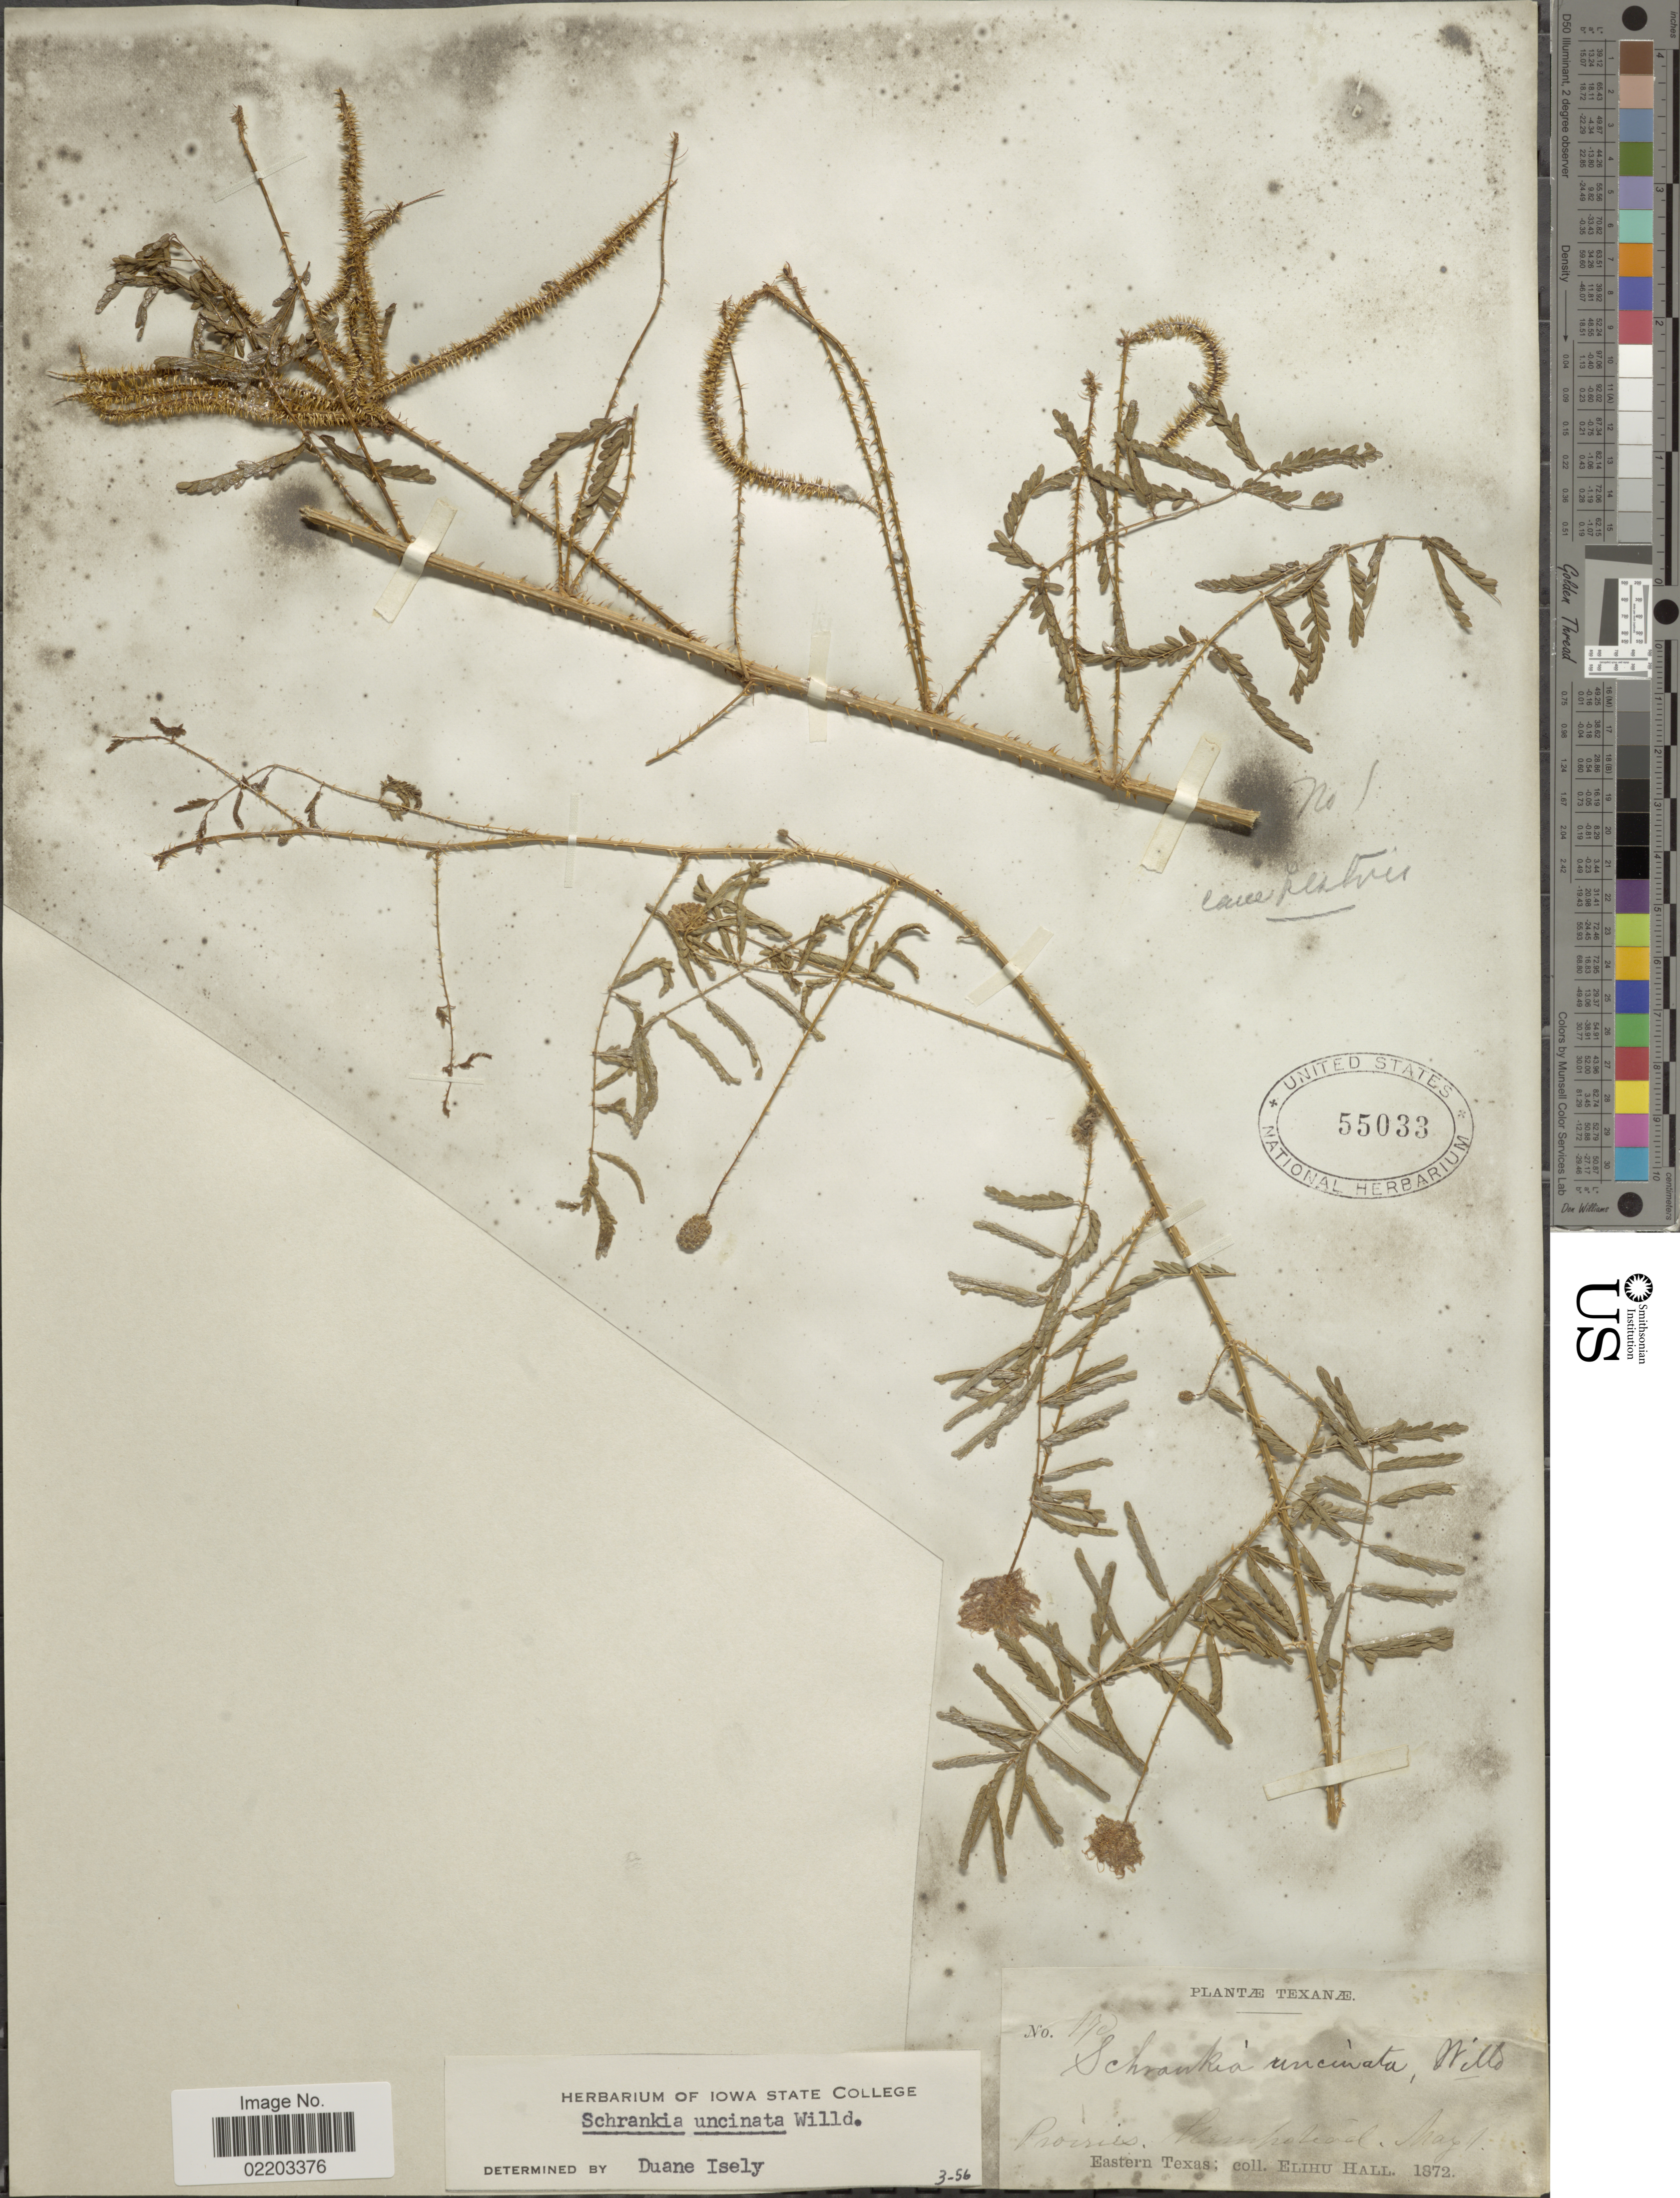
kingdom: Plantae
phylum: Tracheophyta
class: Magnoliopsida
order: Fabales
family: Fabaceae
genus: Mimosa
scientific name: Mimosa nuttallii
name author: (DC.) B.L. Turner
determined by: Strong, M. T., (US), Smithsonian Institution - National Museum of Natural History (UNITED STATES)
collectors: E. Hall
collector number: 170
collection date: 1872-05-01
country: United States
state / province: Texas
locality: Hempstead, Eastern Texas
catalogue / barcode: US 55033